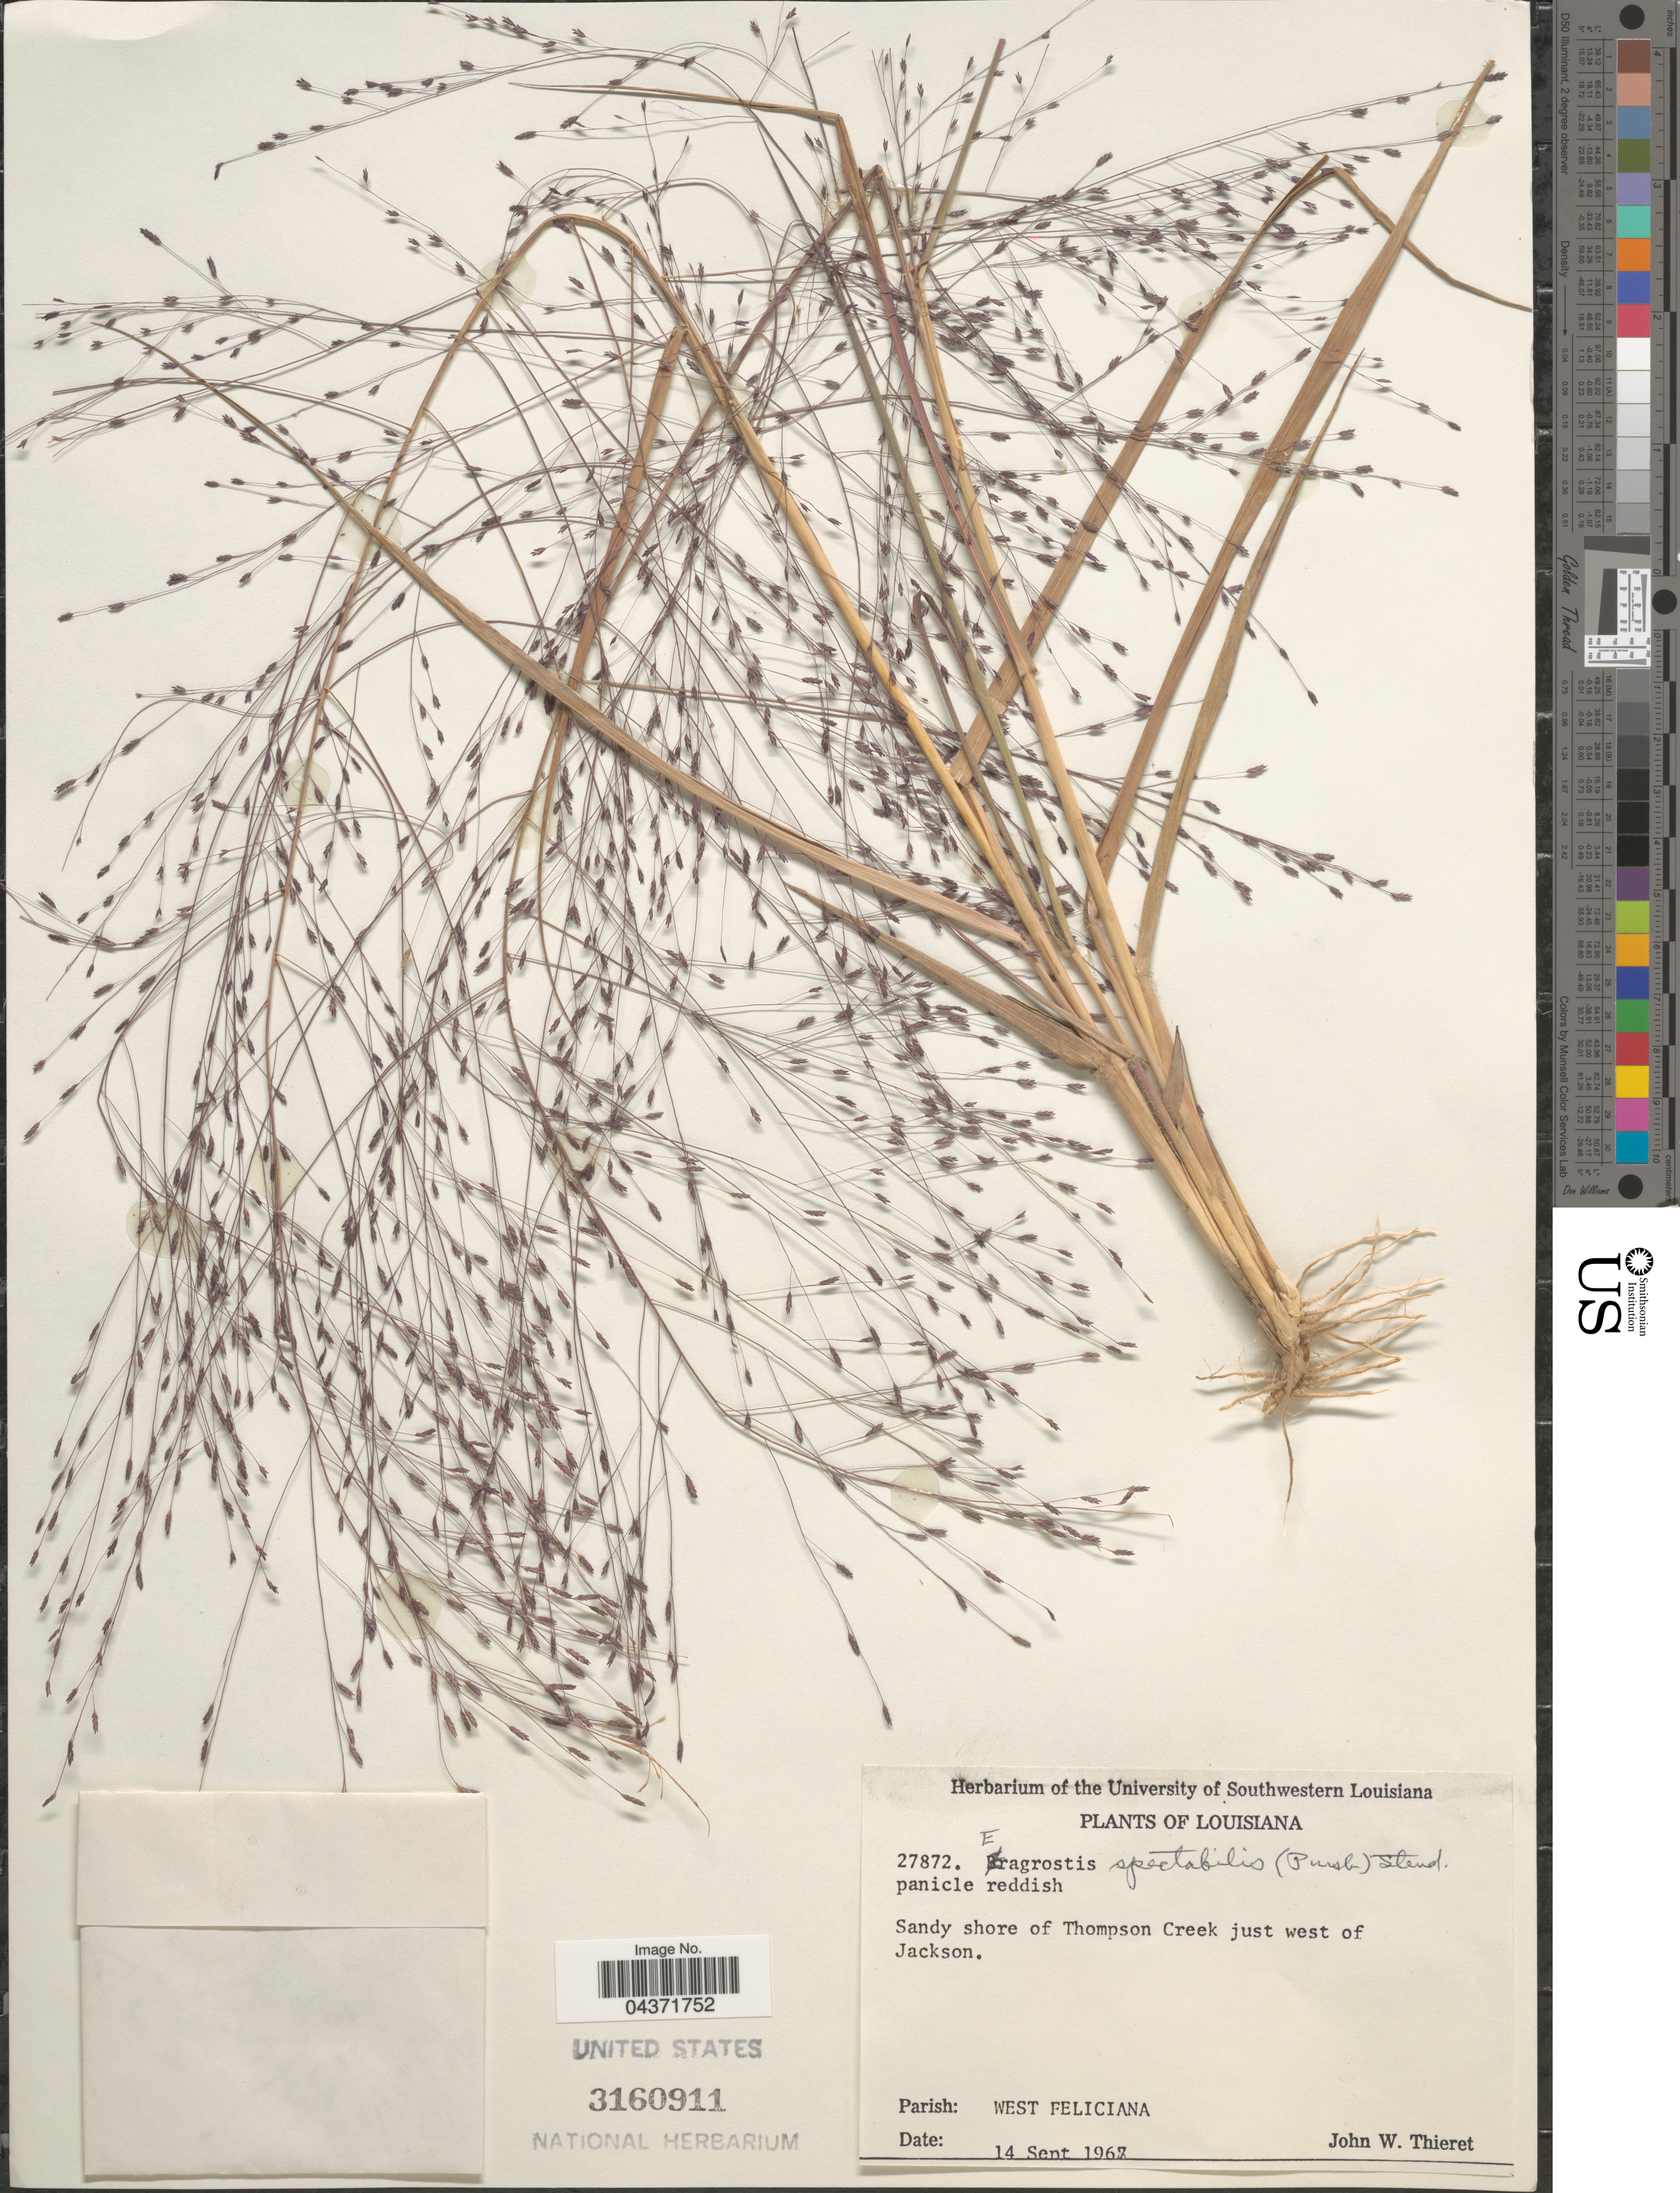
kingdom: Plantae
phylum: Tracheophyta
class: Liliopsida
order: Poales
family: Poaceae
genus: Eragrostis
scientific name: Eragrostis spectabilis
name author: (Pursh) Steud.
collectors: J. W. Thieret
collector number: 27872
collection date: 1967-09-14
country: United States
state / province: Louisiana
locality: Southwestern Louisiana. Sandy shore of Thompson Creek just west of Jackson. Parish: West Feliciana.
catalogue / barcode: US 3160911